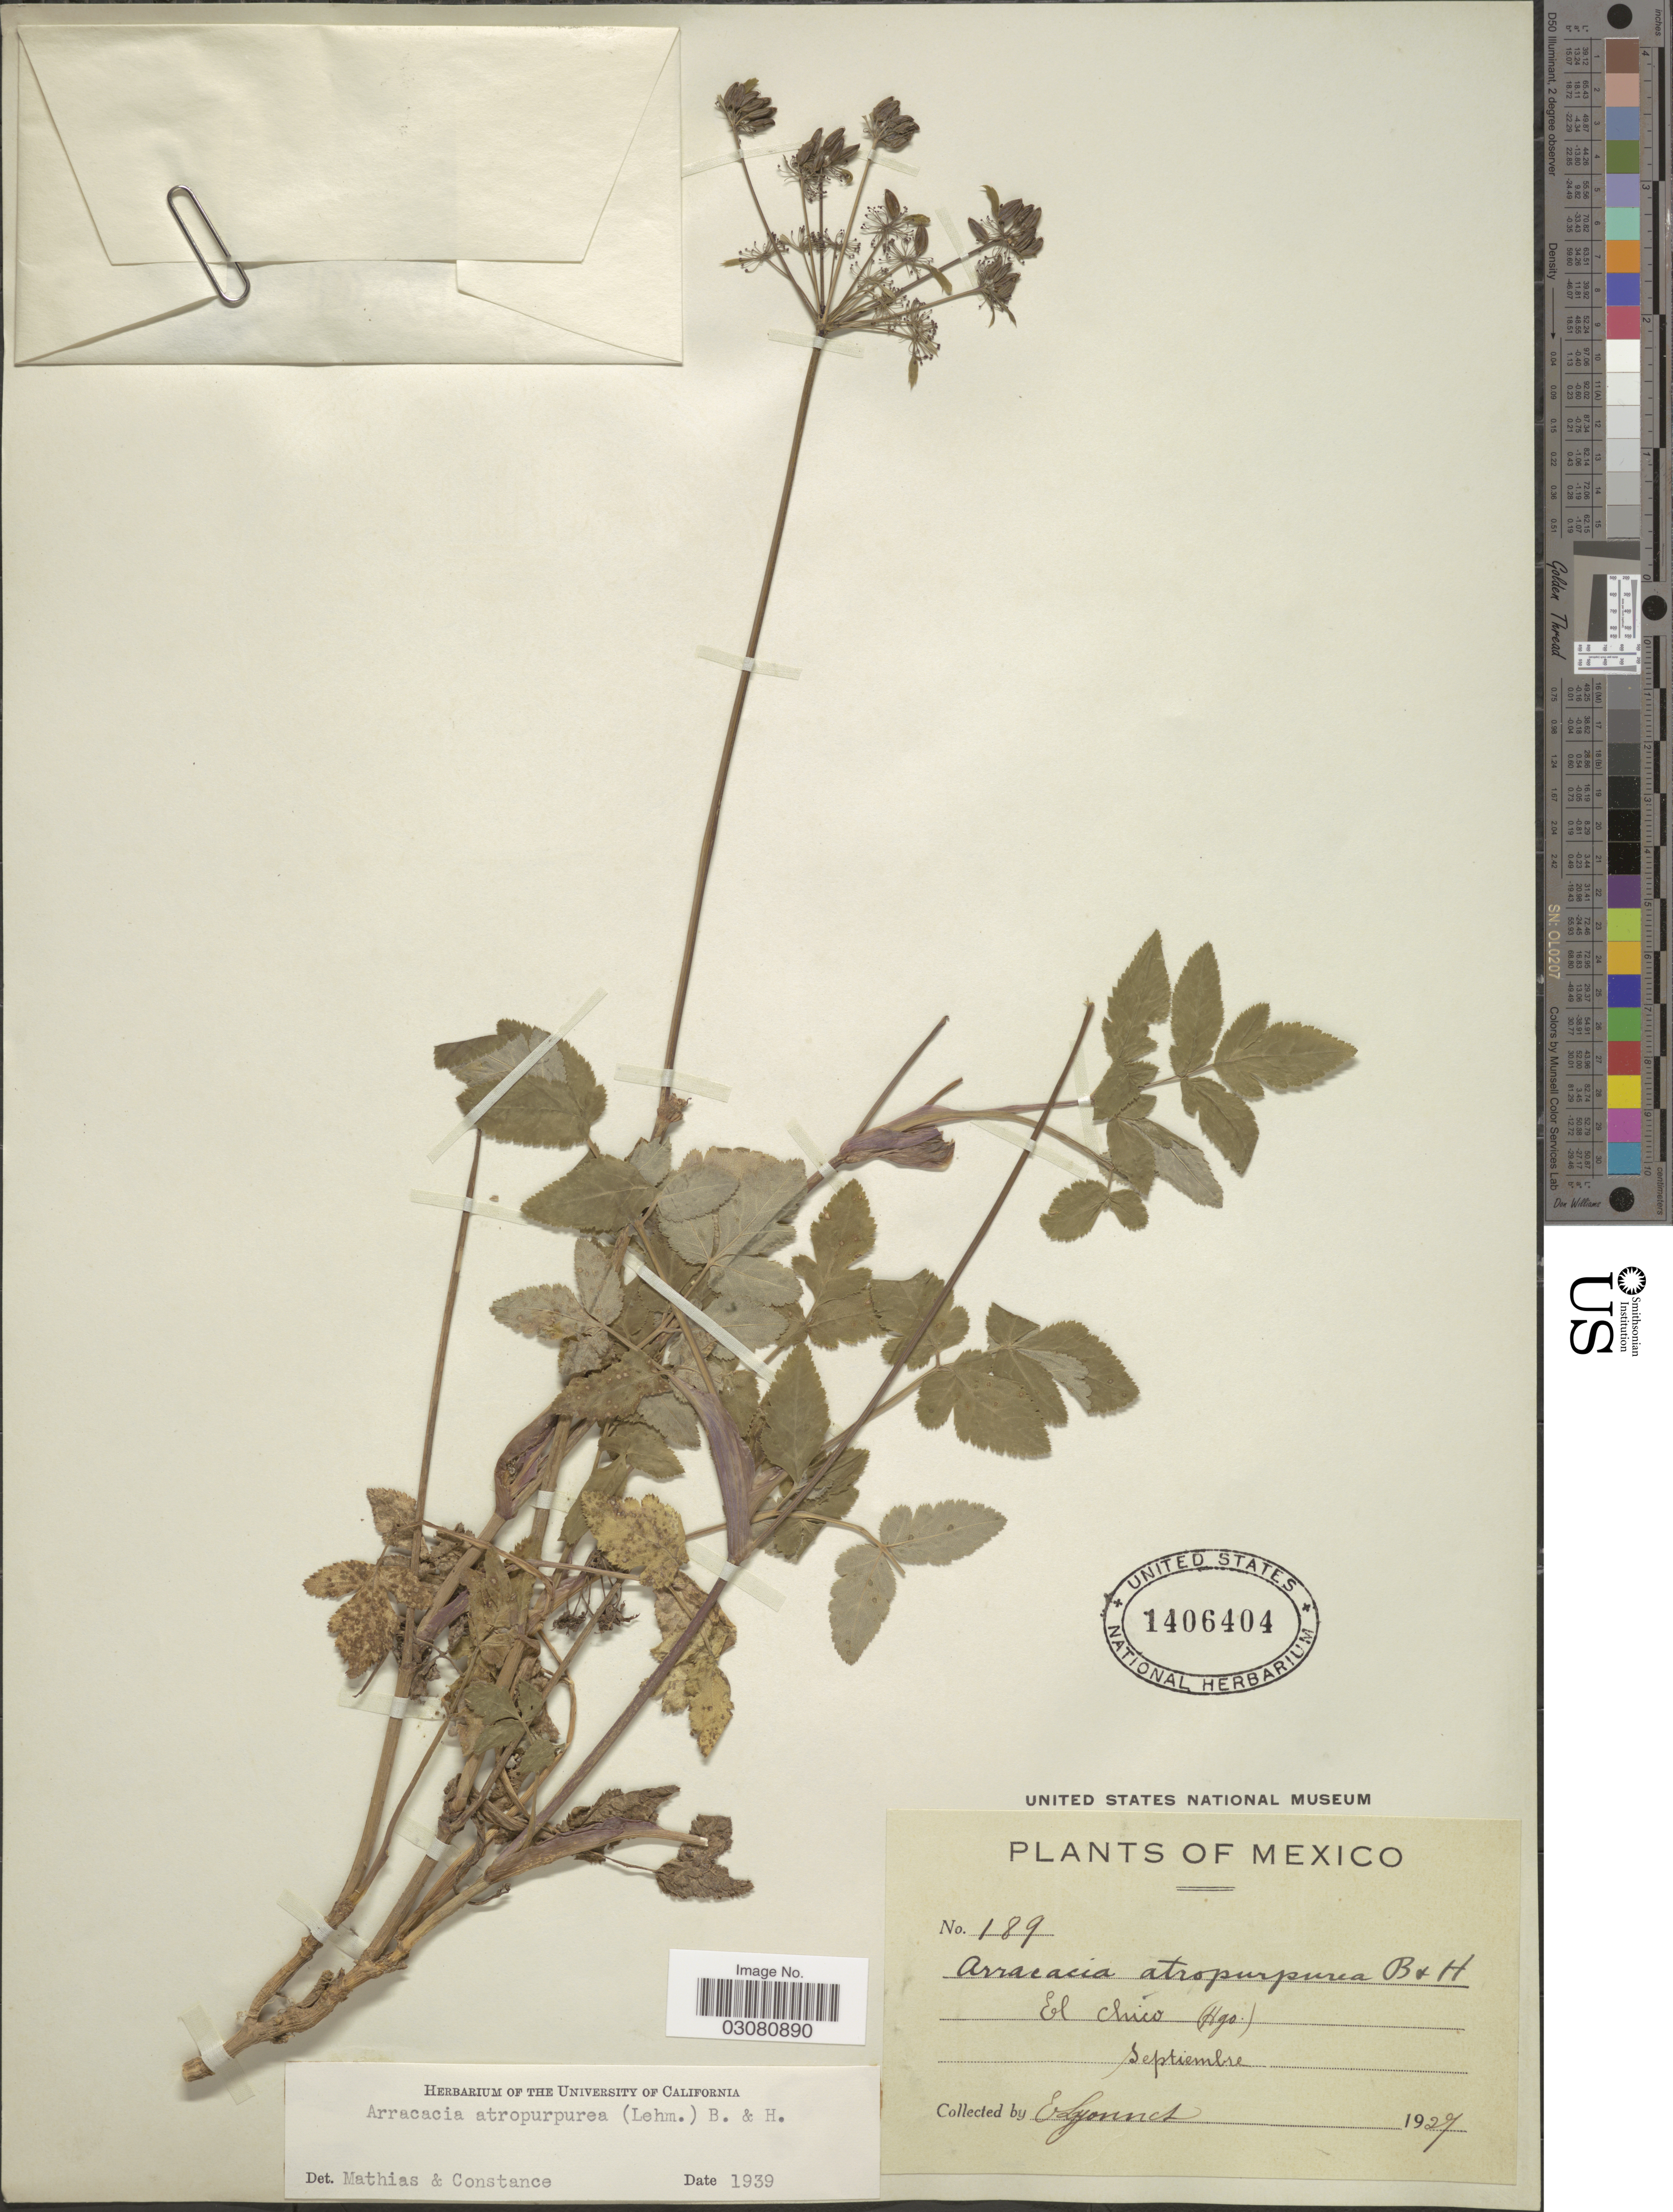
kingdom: Plantae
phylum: Tracheophyta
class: Magnoliopsida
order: Apiales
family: Apiaceae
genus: Arracacia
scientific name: Arracacia atropurpurea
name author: (Lehm.) Benth. & Hook. f. ex Hemsl.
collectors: E. Lyonnet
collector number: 189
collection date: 1927-09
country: Mexico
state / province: Hidalgo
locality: El Chico (Hgo.)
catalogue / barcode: US 1406404